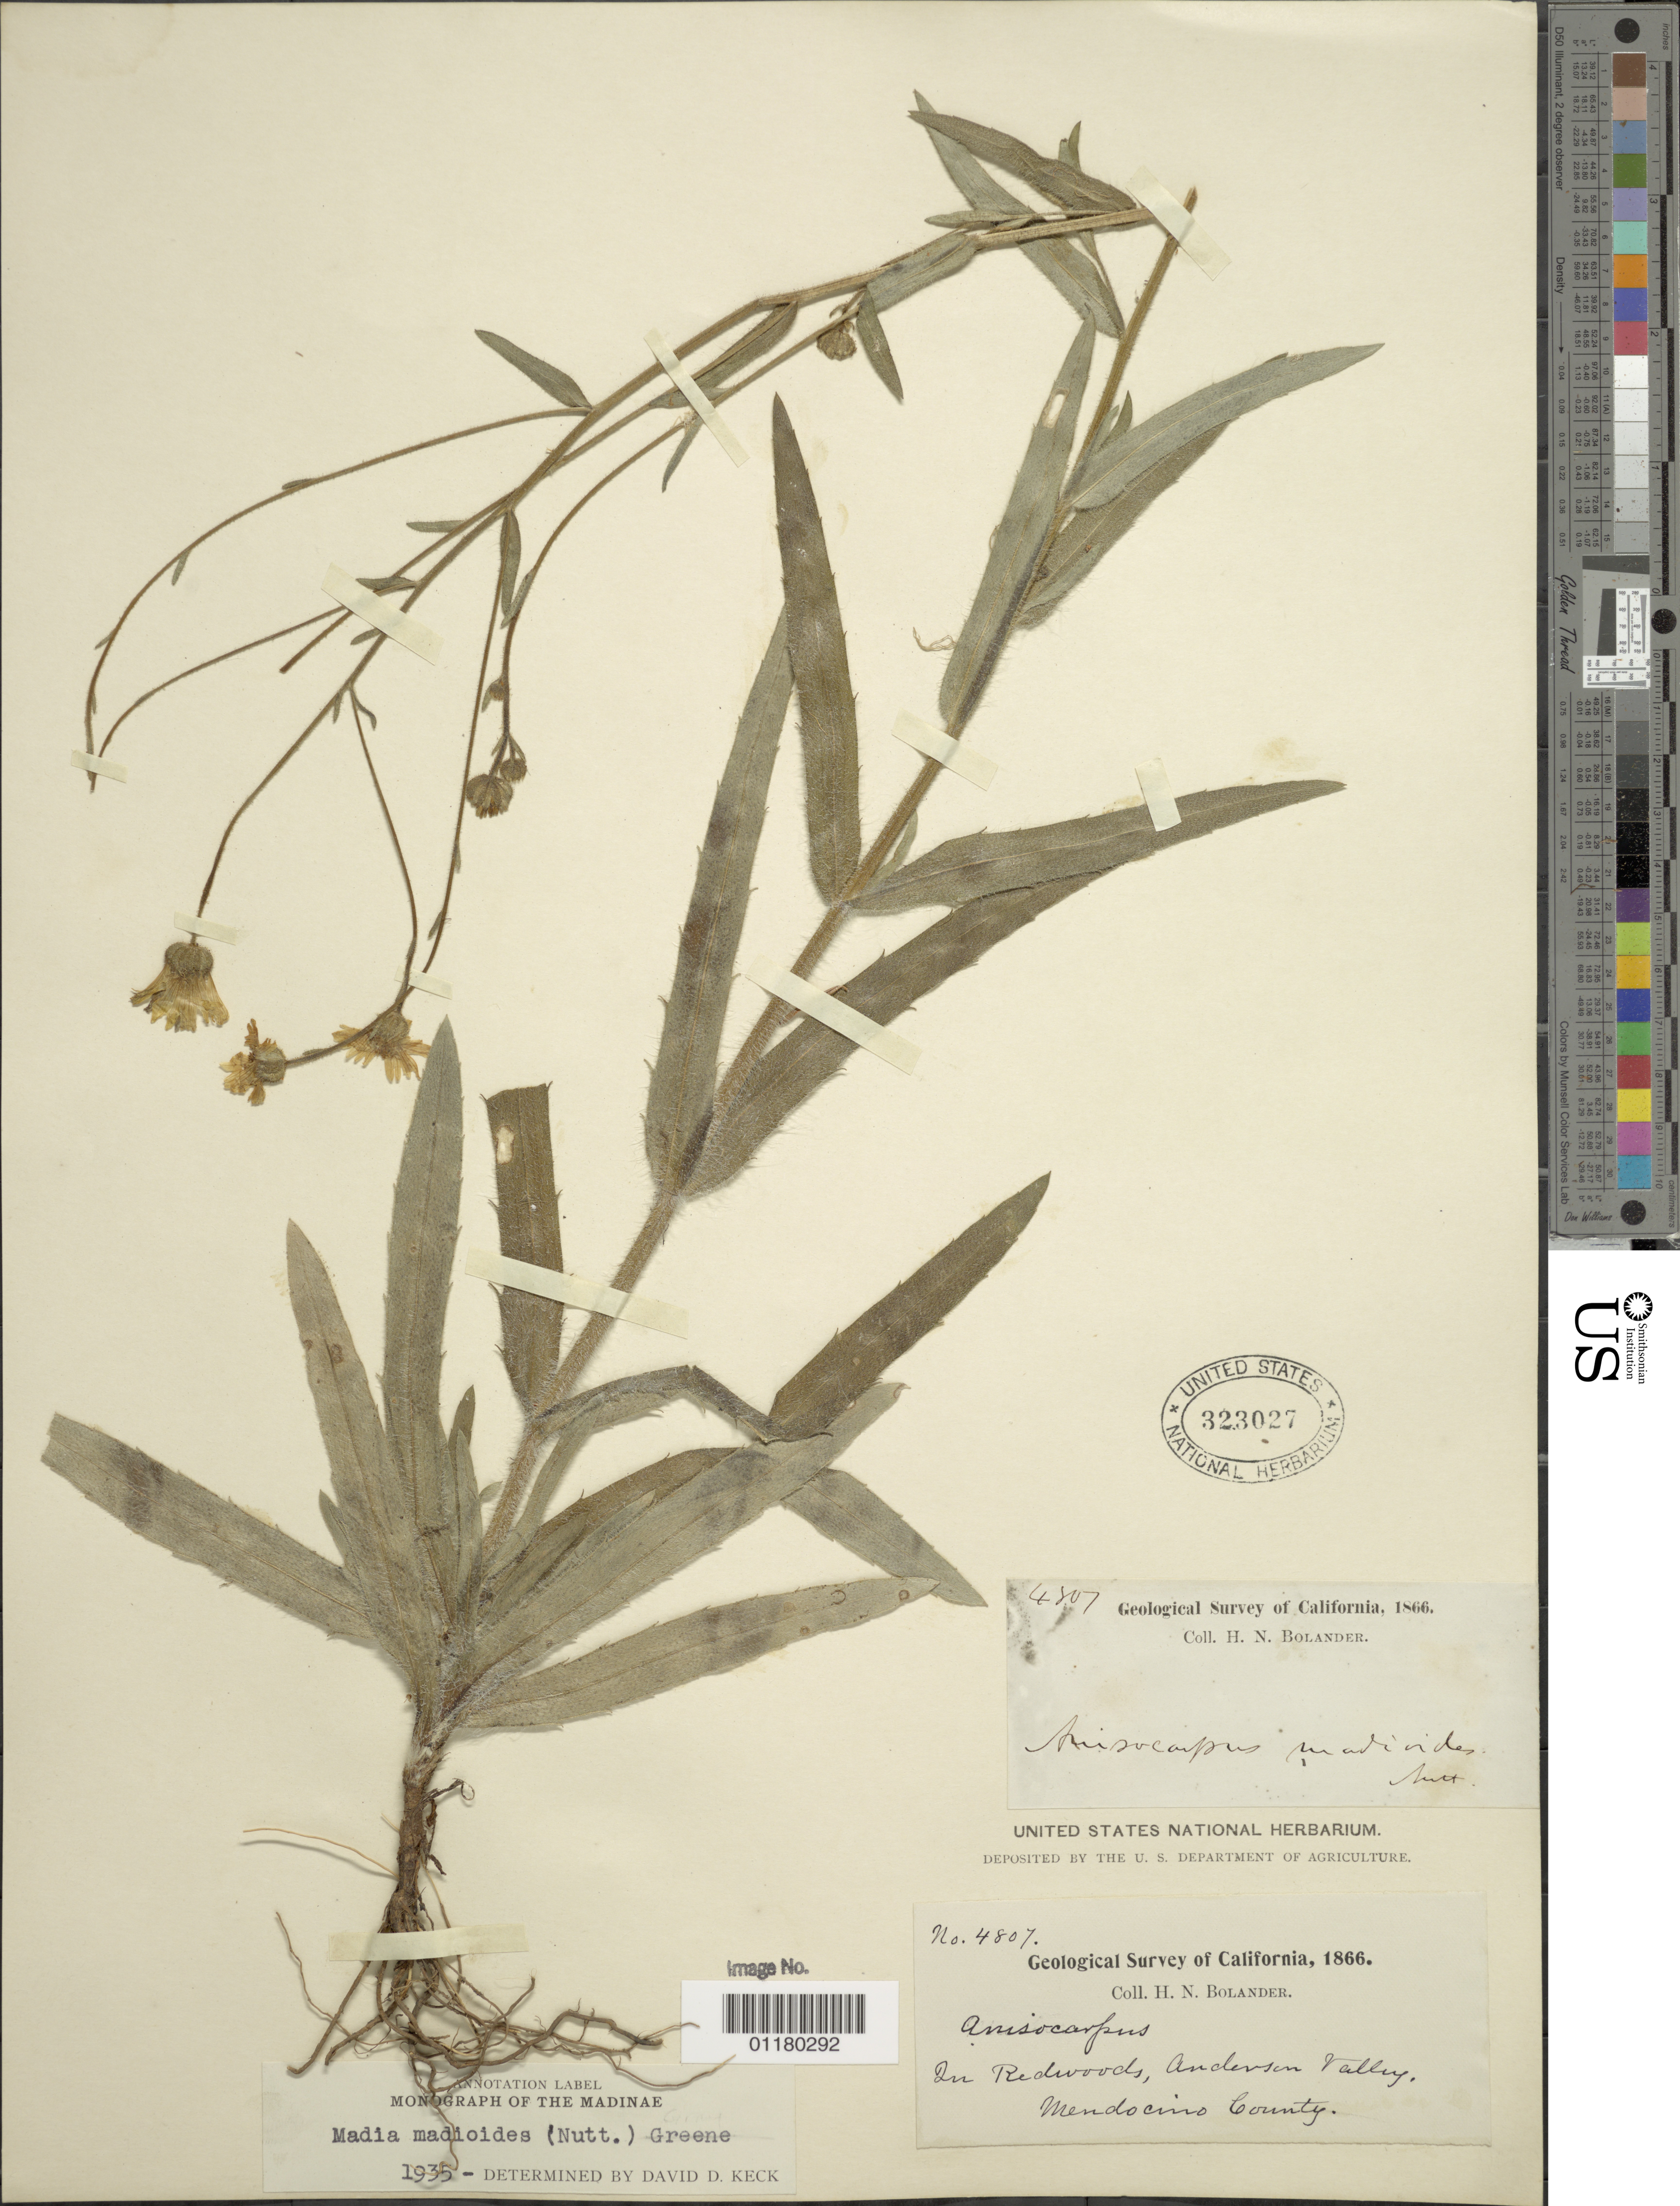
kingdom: Plantae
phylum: Tracheophyta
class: Magnoliopsida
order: Asterales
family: Asteraceae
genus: Madia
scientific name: Madia madioides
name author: (Nutt.) Greene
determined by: Keck, David D.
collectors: H. Bolander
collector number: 4807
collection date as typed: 1866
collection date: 1866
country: United States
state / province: California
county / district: Mendocino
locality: in Redwoods, Anderson Valley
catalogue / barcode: US 323027